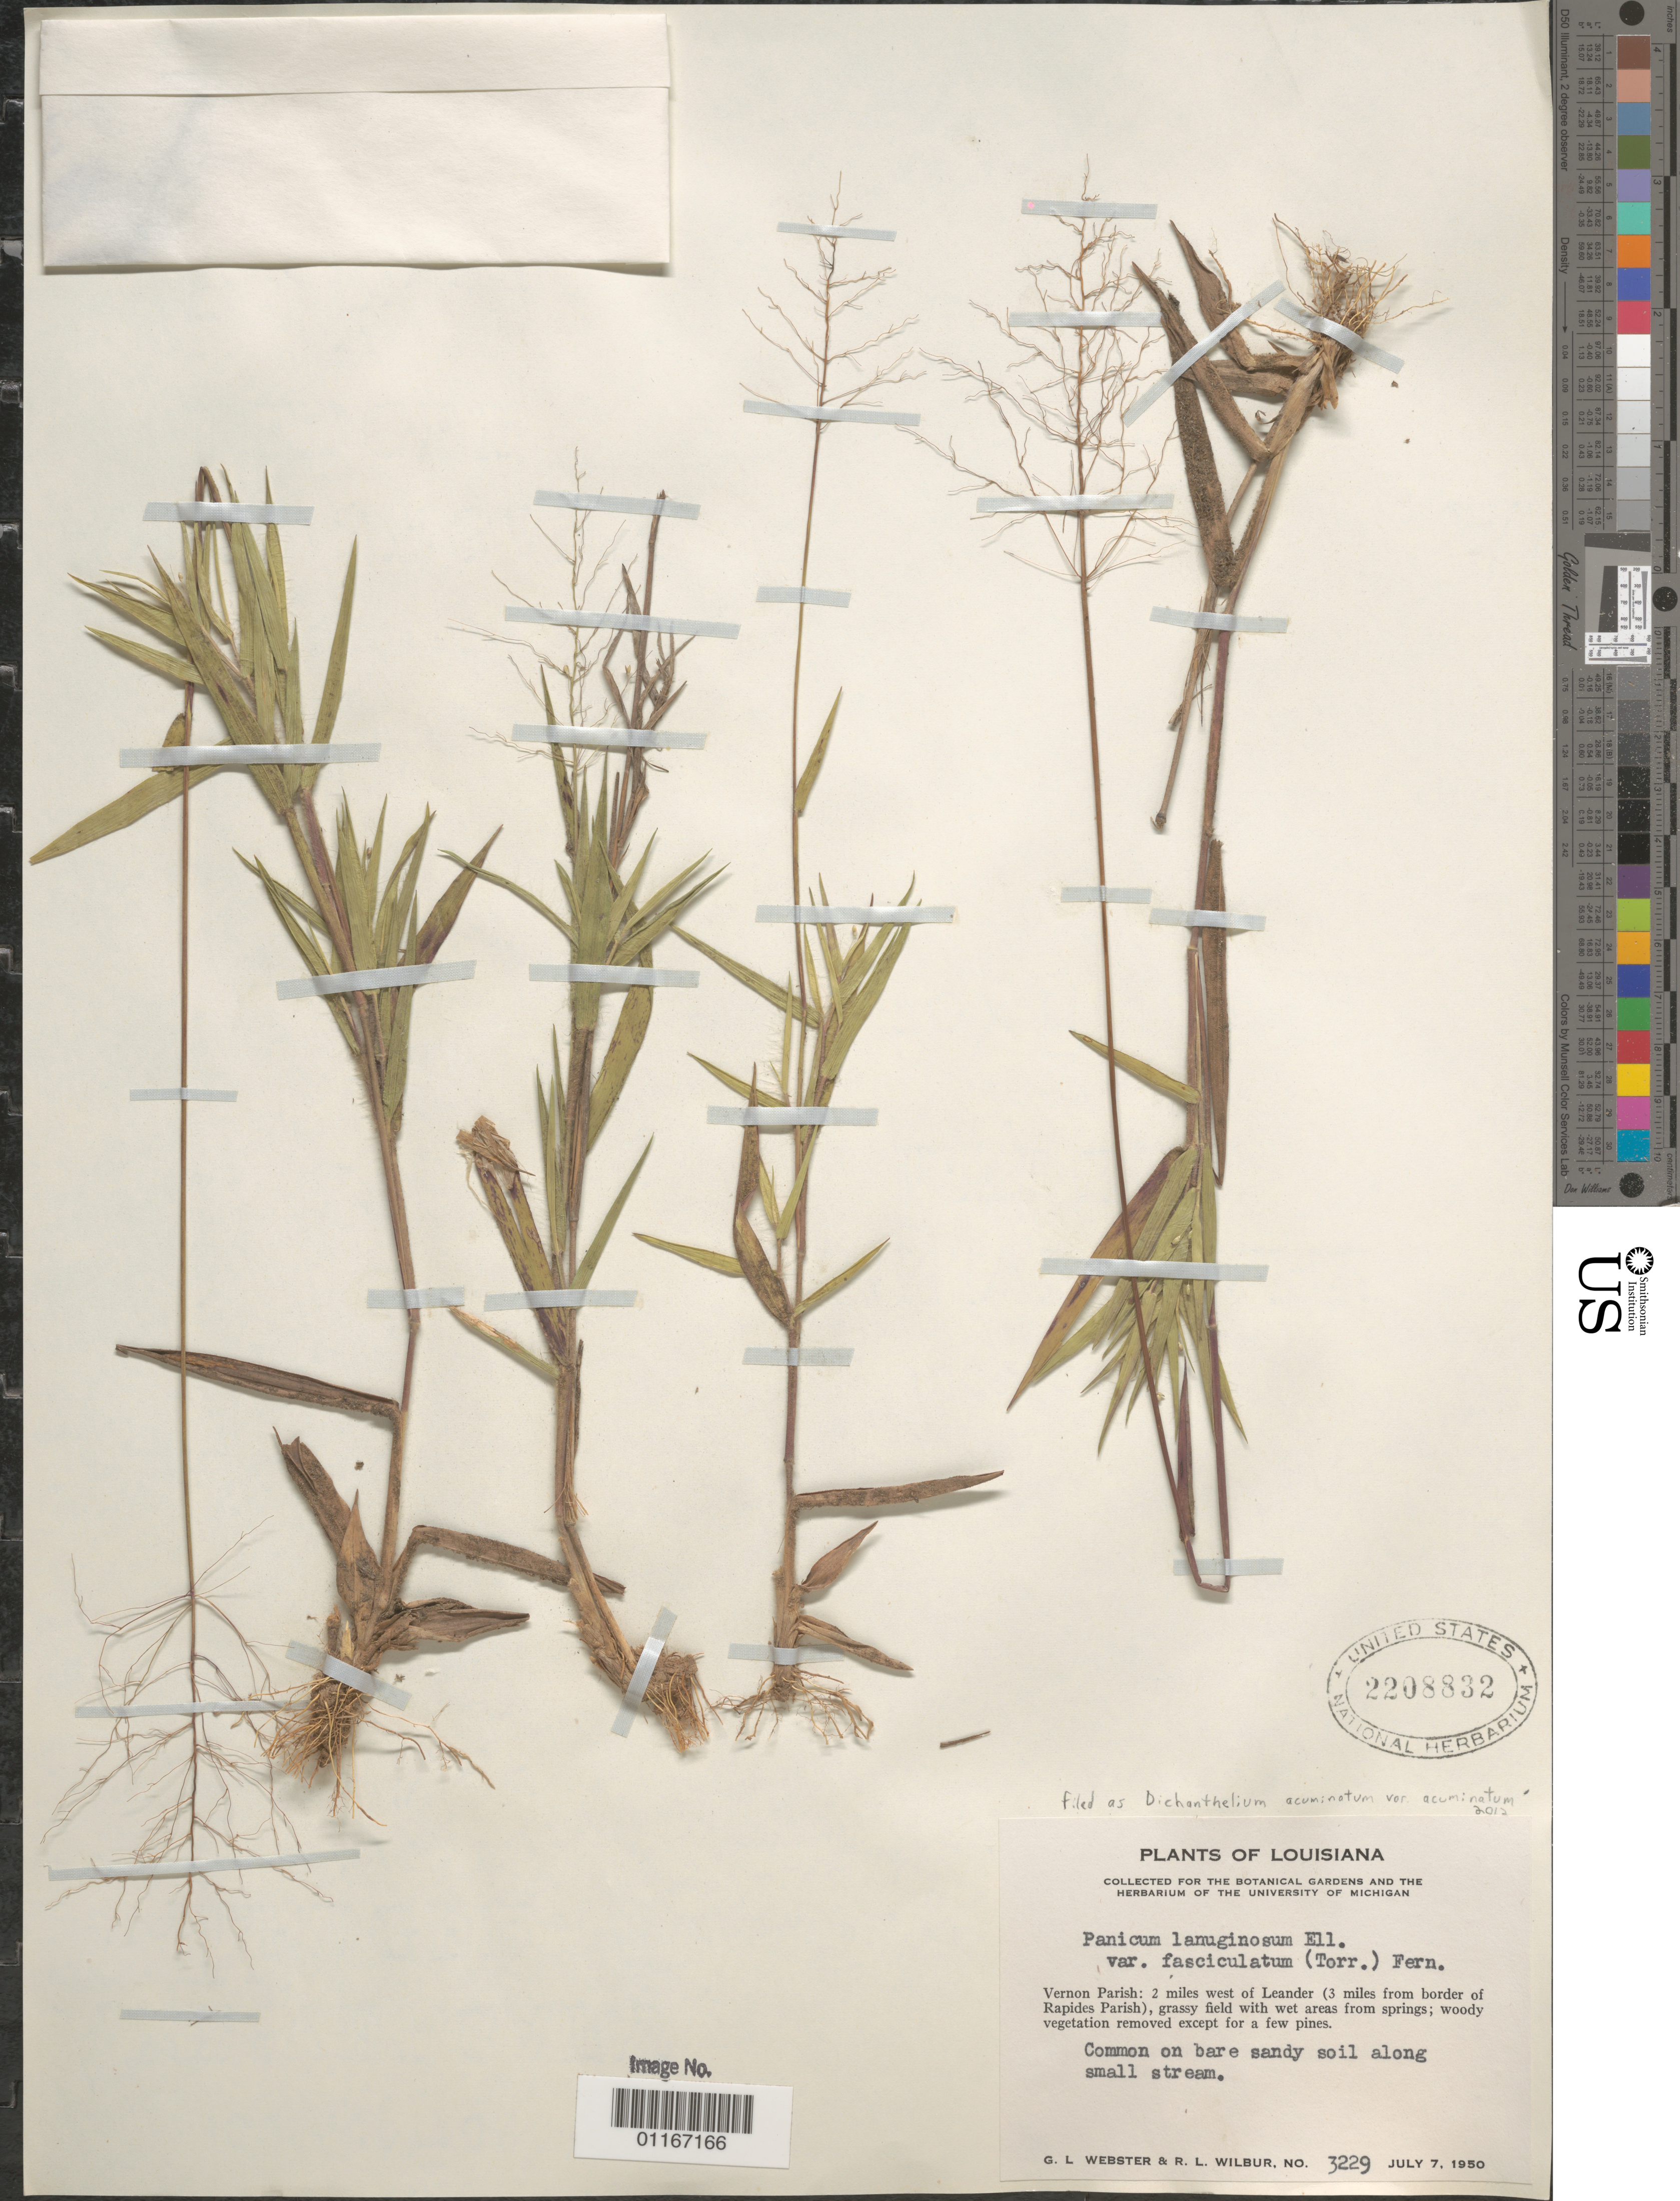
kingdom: Plantae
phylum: Tracheophyta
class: Liliopsida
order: Poales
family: Poaceae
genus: Dichanthelium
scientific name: Dichanthelium acuminatum var. acuminatum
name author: (Sw.) Gould & C.A. Clark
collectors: G. L. Webster & R. L. Wilbur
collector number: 3229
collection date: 1950-07-07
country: United States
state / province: Louisiana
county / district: Vernon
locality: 2 miles west of Leander (3 miles from border of Rapides Parish)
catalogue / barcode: US 2208832